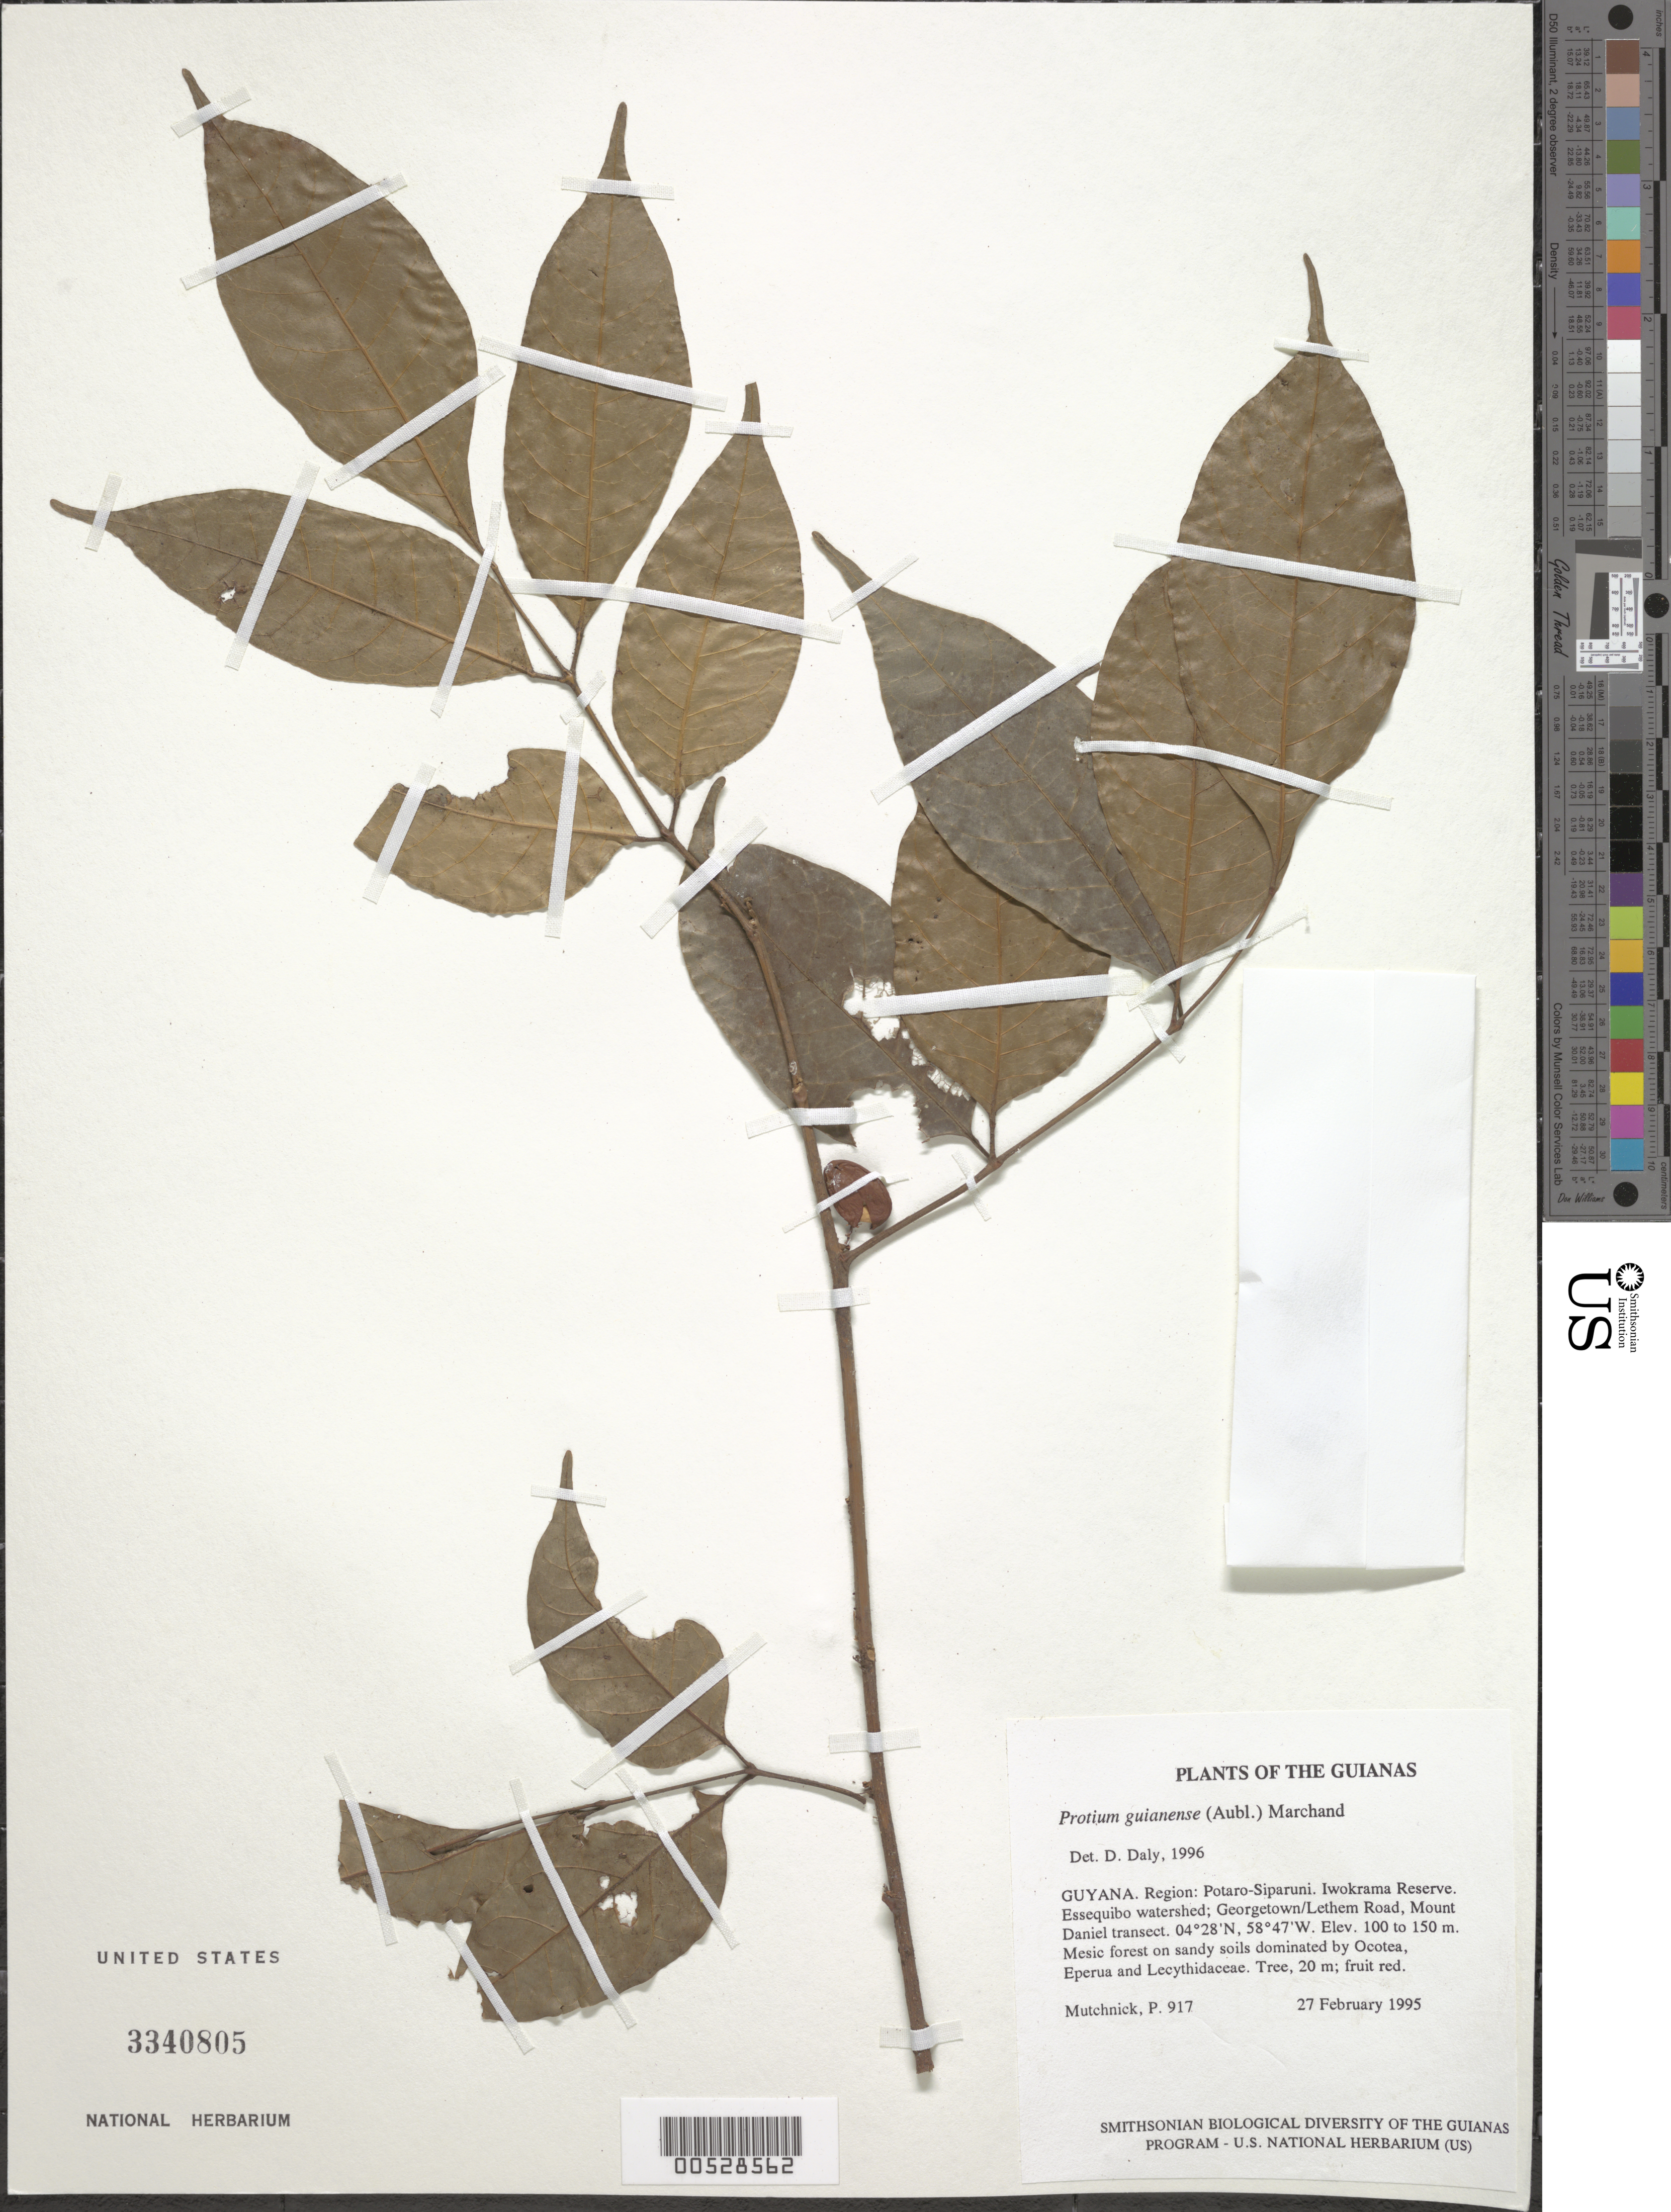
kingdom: Plantae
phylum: Tracheophyta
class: Magnoliopsida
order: Sapindales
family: Burseraceae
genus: Protium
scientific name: Protium guianense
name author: (Aubl.) Marchand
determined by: Daly, D. C.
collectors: P. Mutchnick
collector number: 917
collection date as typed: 27 February 1995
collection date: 1995-02-27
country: Guyana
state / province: Potaro-Siparuni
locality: Iwokrama Reserve. Essequibo watershed; Georgetown/Lethem Road, Mount Daniel transect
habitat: Mesic forest on sandy soils dominated by Ocotea, Eperua and Lecythidaceae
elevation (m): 100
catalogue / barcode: US 3340805